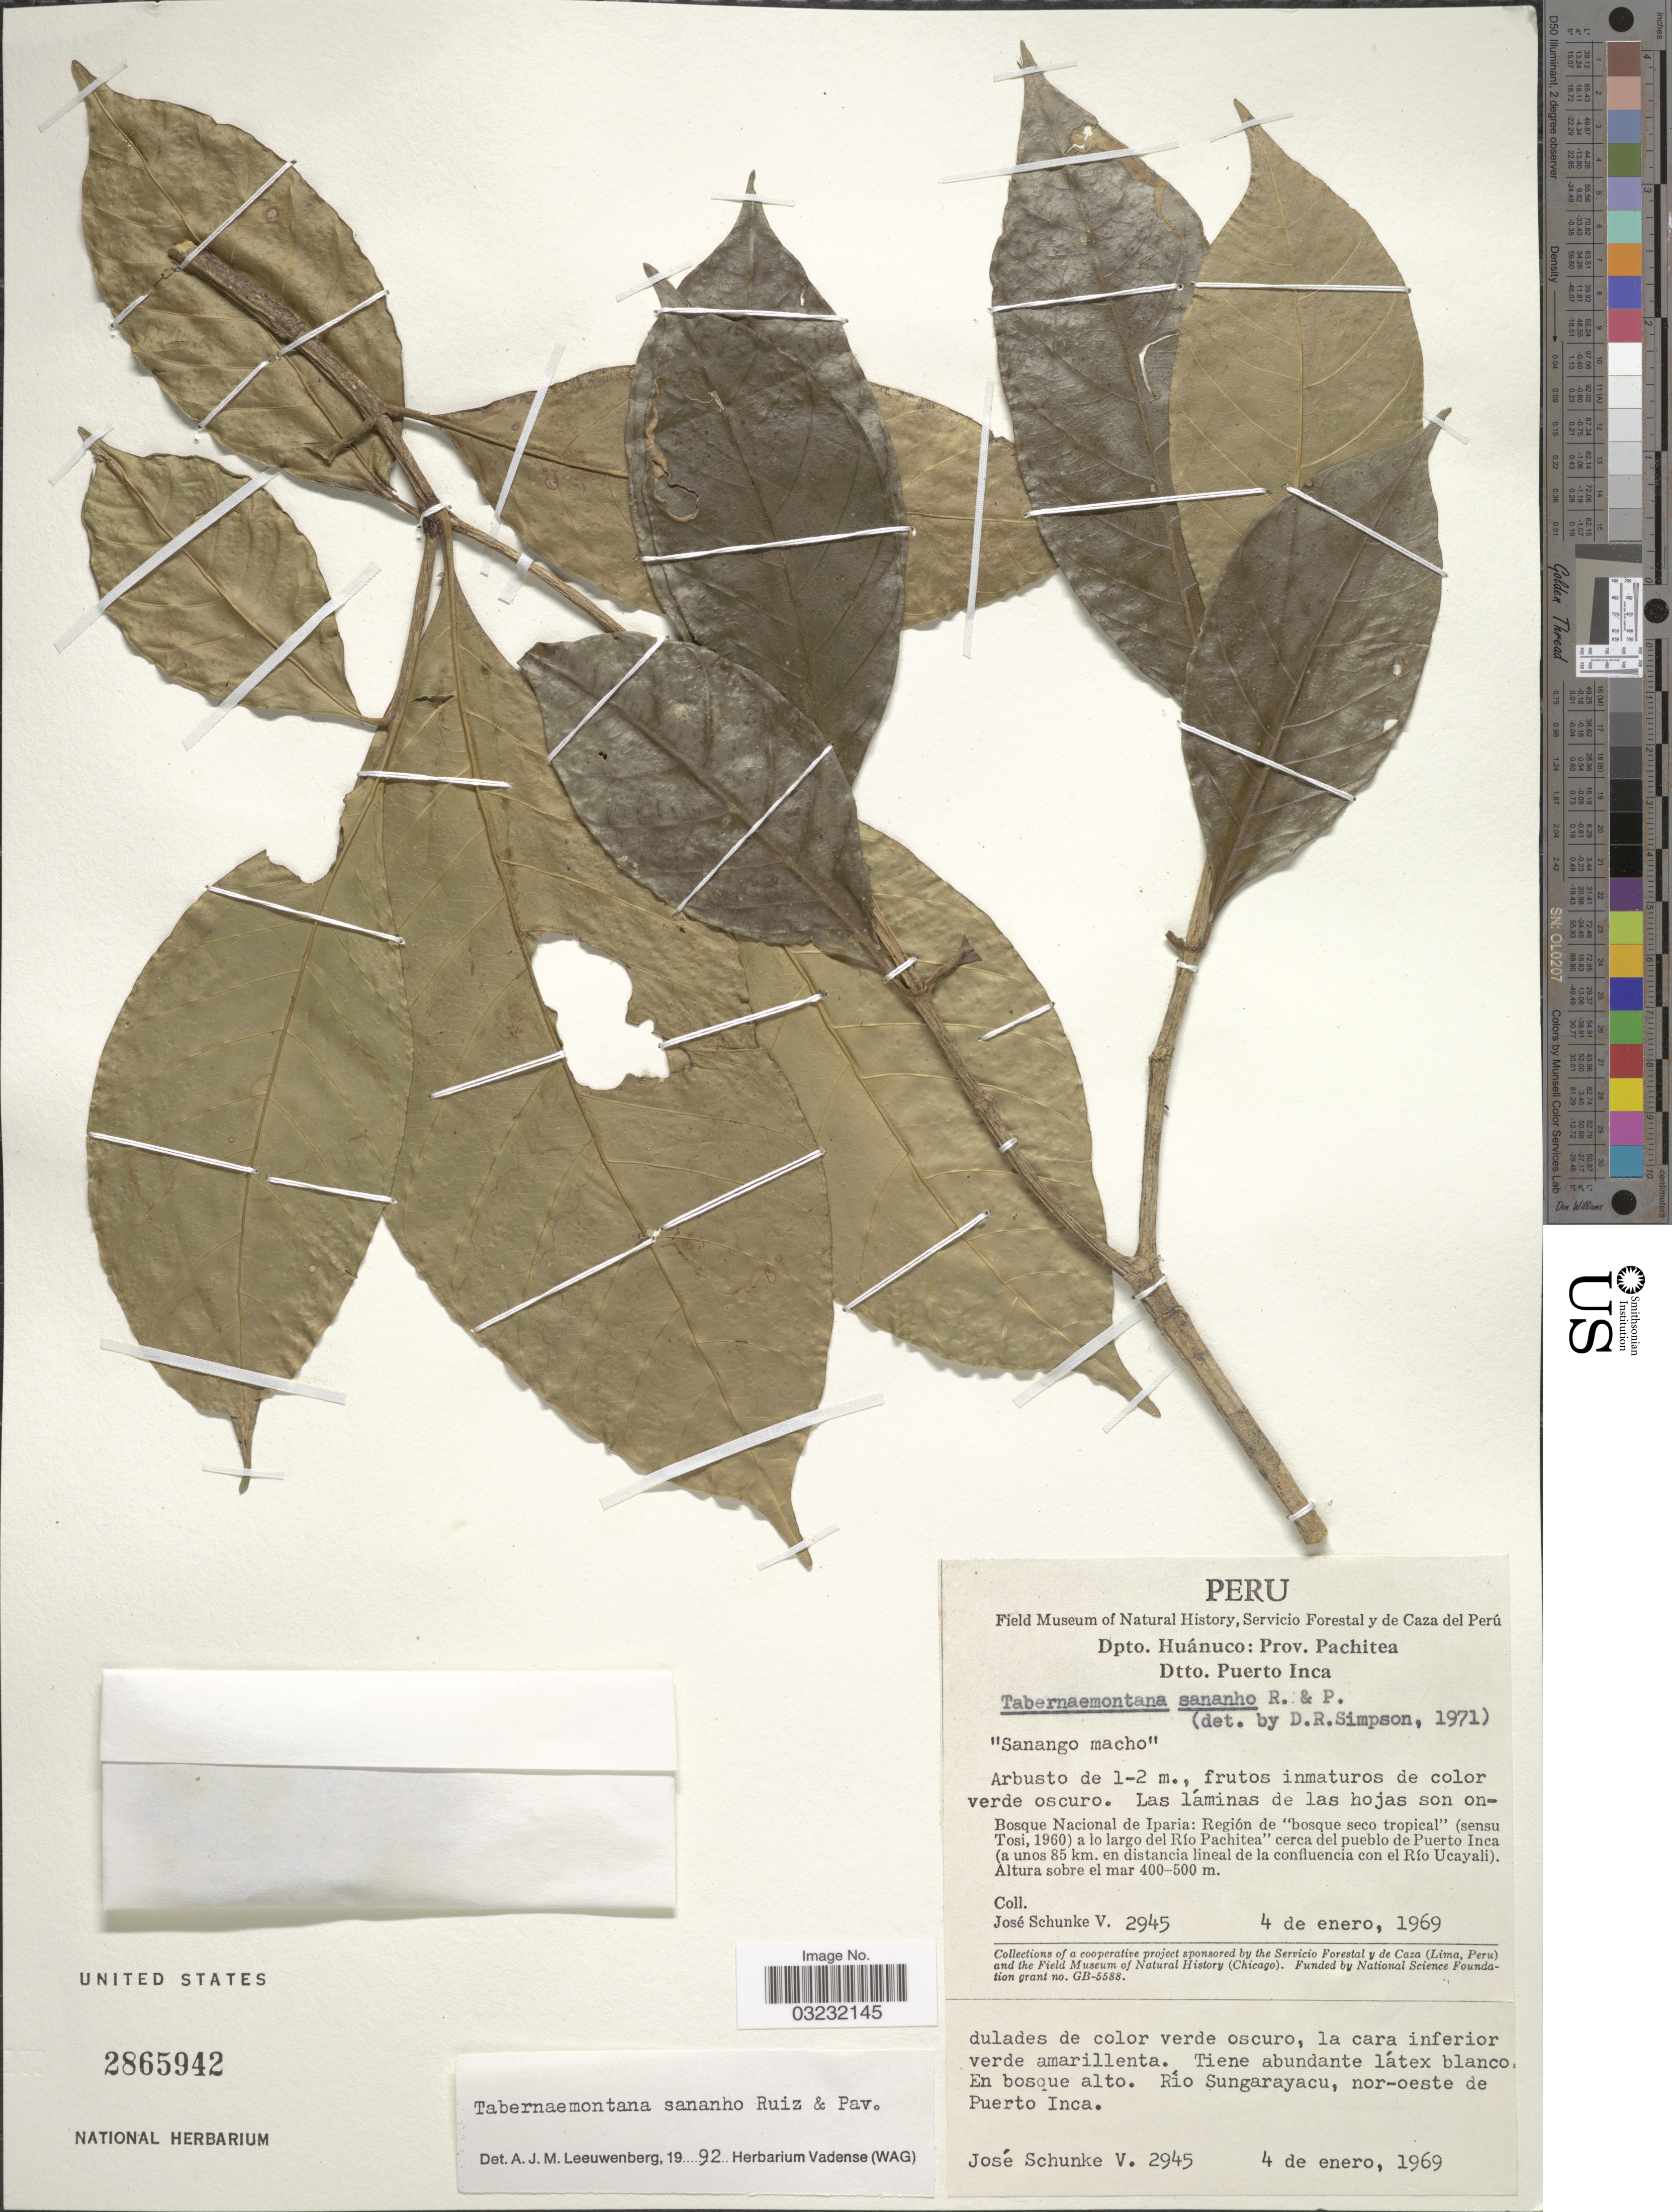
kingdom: Plantae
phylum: Tracheophyta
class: Magnoliopsida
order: Gentianales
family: Apocynaceae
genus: Tabernaemontana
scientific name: Tabernaemontana sananho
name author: Ruiz & Pav.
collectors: J. Schunke Vigo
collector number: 2945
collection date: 1969-01-04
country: Peru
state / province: Huánuco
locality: Dpto. Huánuco: Prov. Pachitea. Dtto. Puerto Inca. Bosque Nacional de Iparia: Región de "bosque seco tropical" (sensu Tosi, 1960) a lo largo del Río Pachitea cerca del pueblo de Puerto Inca (a unos 85 km. en distancia lineal de la confluencia con el Río Ucayali). Río Sungarayacu, nor-oeste de Puerto Inca.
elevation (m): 400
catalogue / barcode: US 2865942